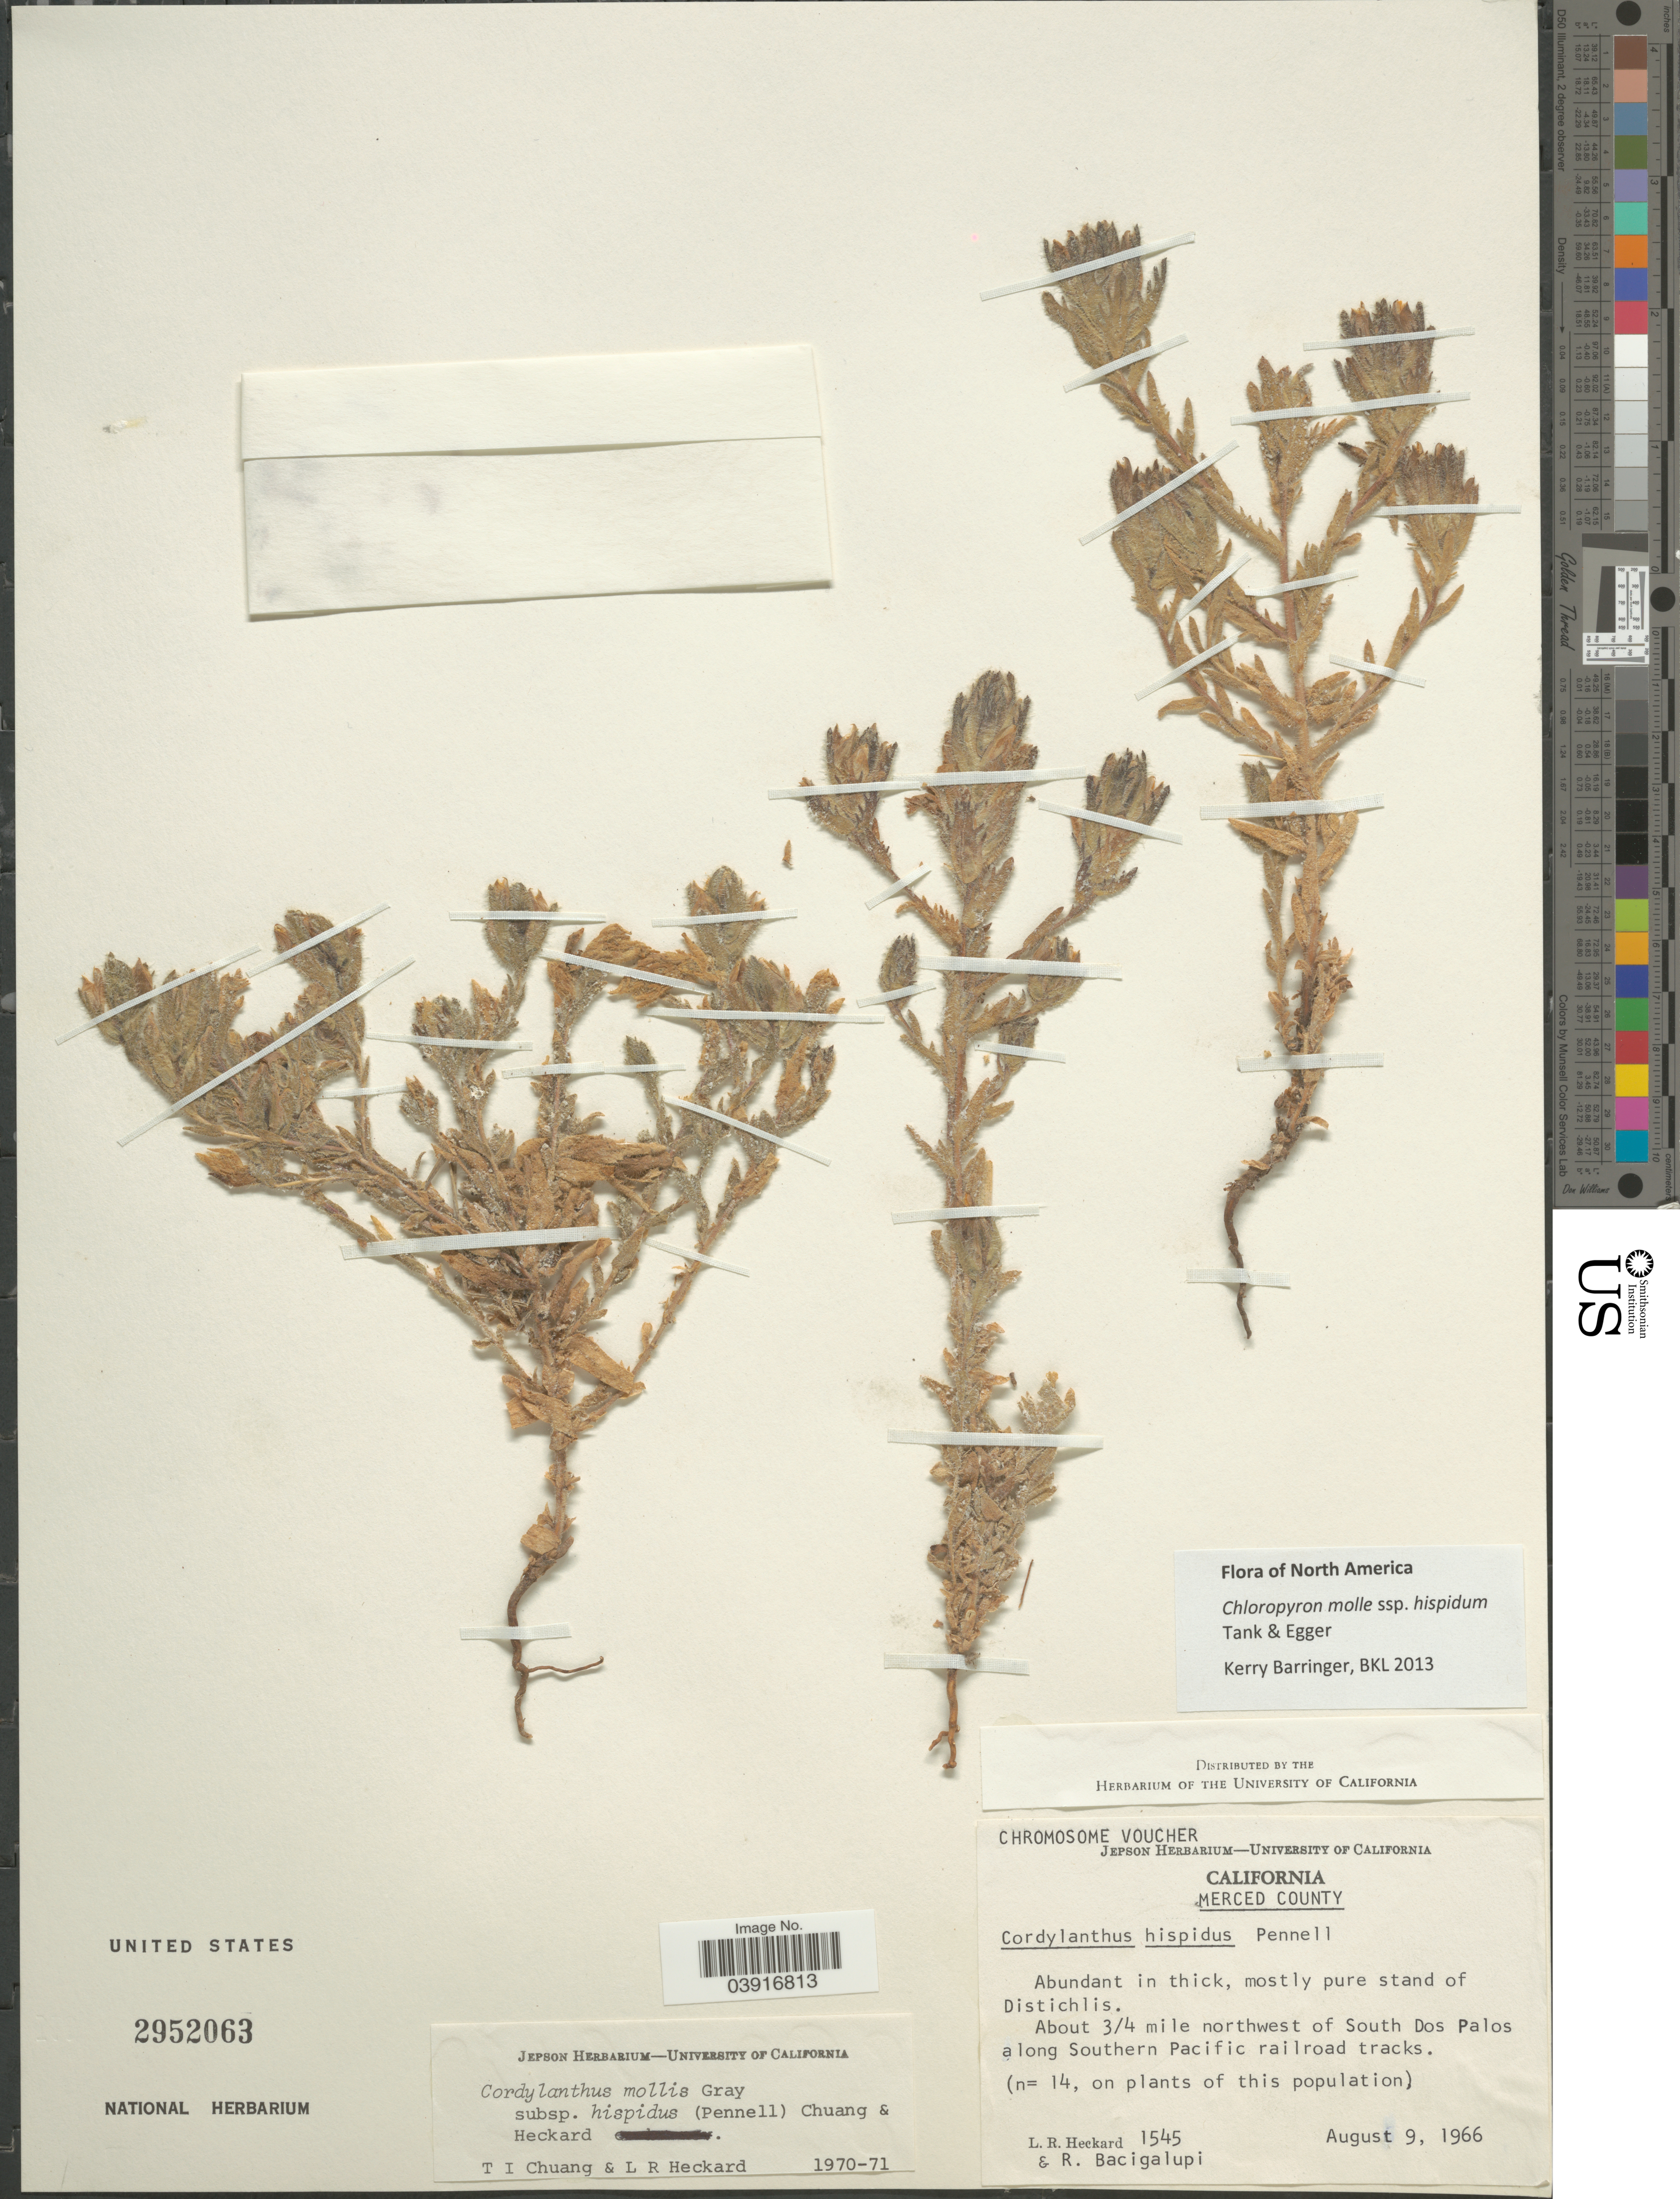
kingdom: Plantae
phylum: Tracheophyta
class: Magnoliopsida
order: Lamiales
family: Orobanchaceae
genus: Chloropyron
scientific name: Chloropyron molle subsp. hispidum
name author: (Pennell) Tank & J.M. Egger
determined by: Barringer, K.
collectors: L. R. Heckard & R. Bacigalupi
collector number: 1545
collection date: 1966-08-09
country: United States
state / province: California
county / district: Merced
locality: Merced County. About ¾ mile northwest of South Dos Palos along Southern Pacific railroad tracks.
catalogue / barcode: US 2952063